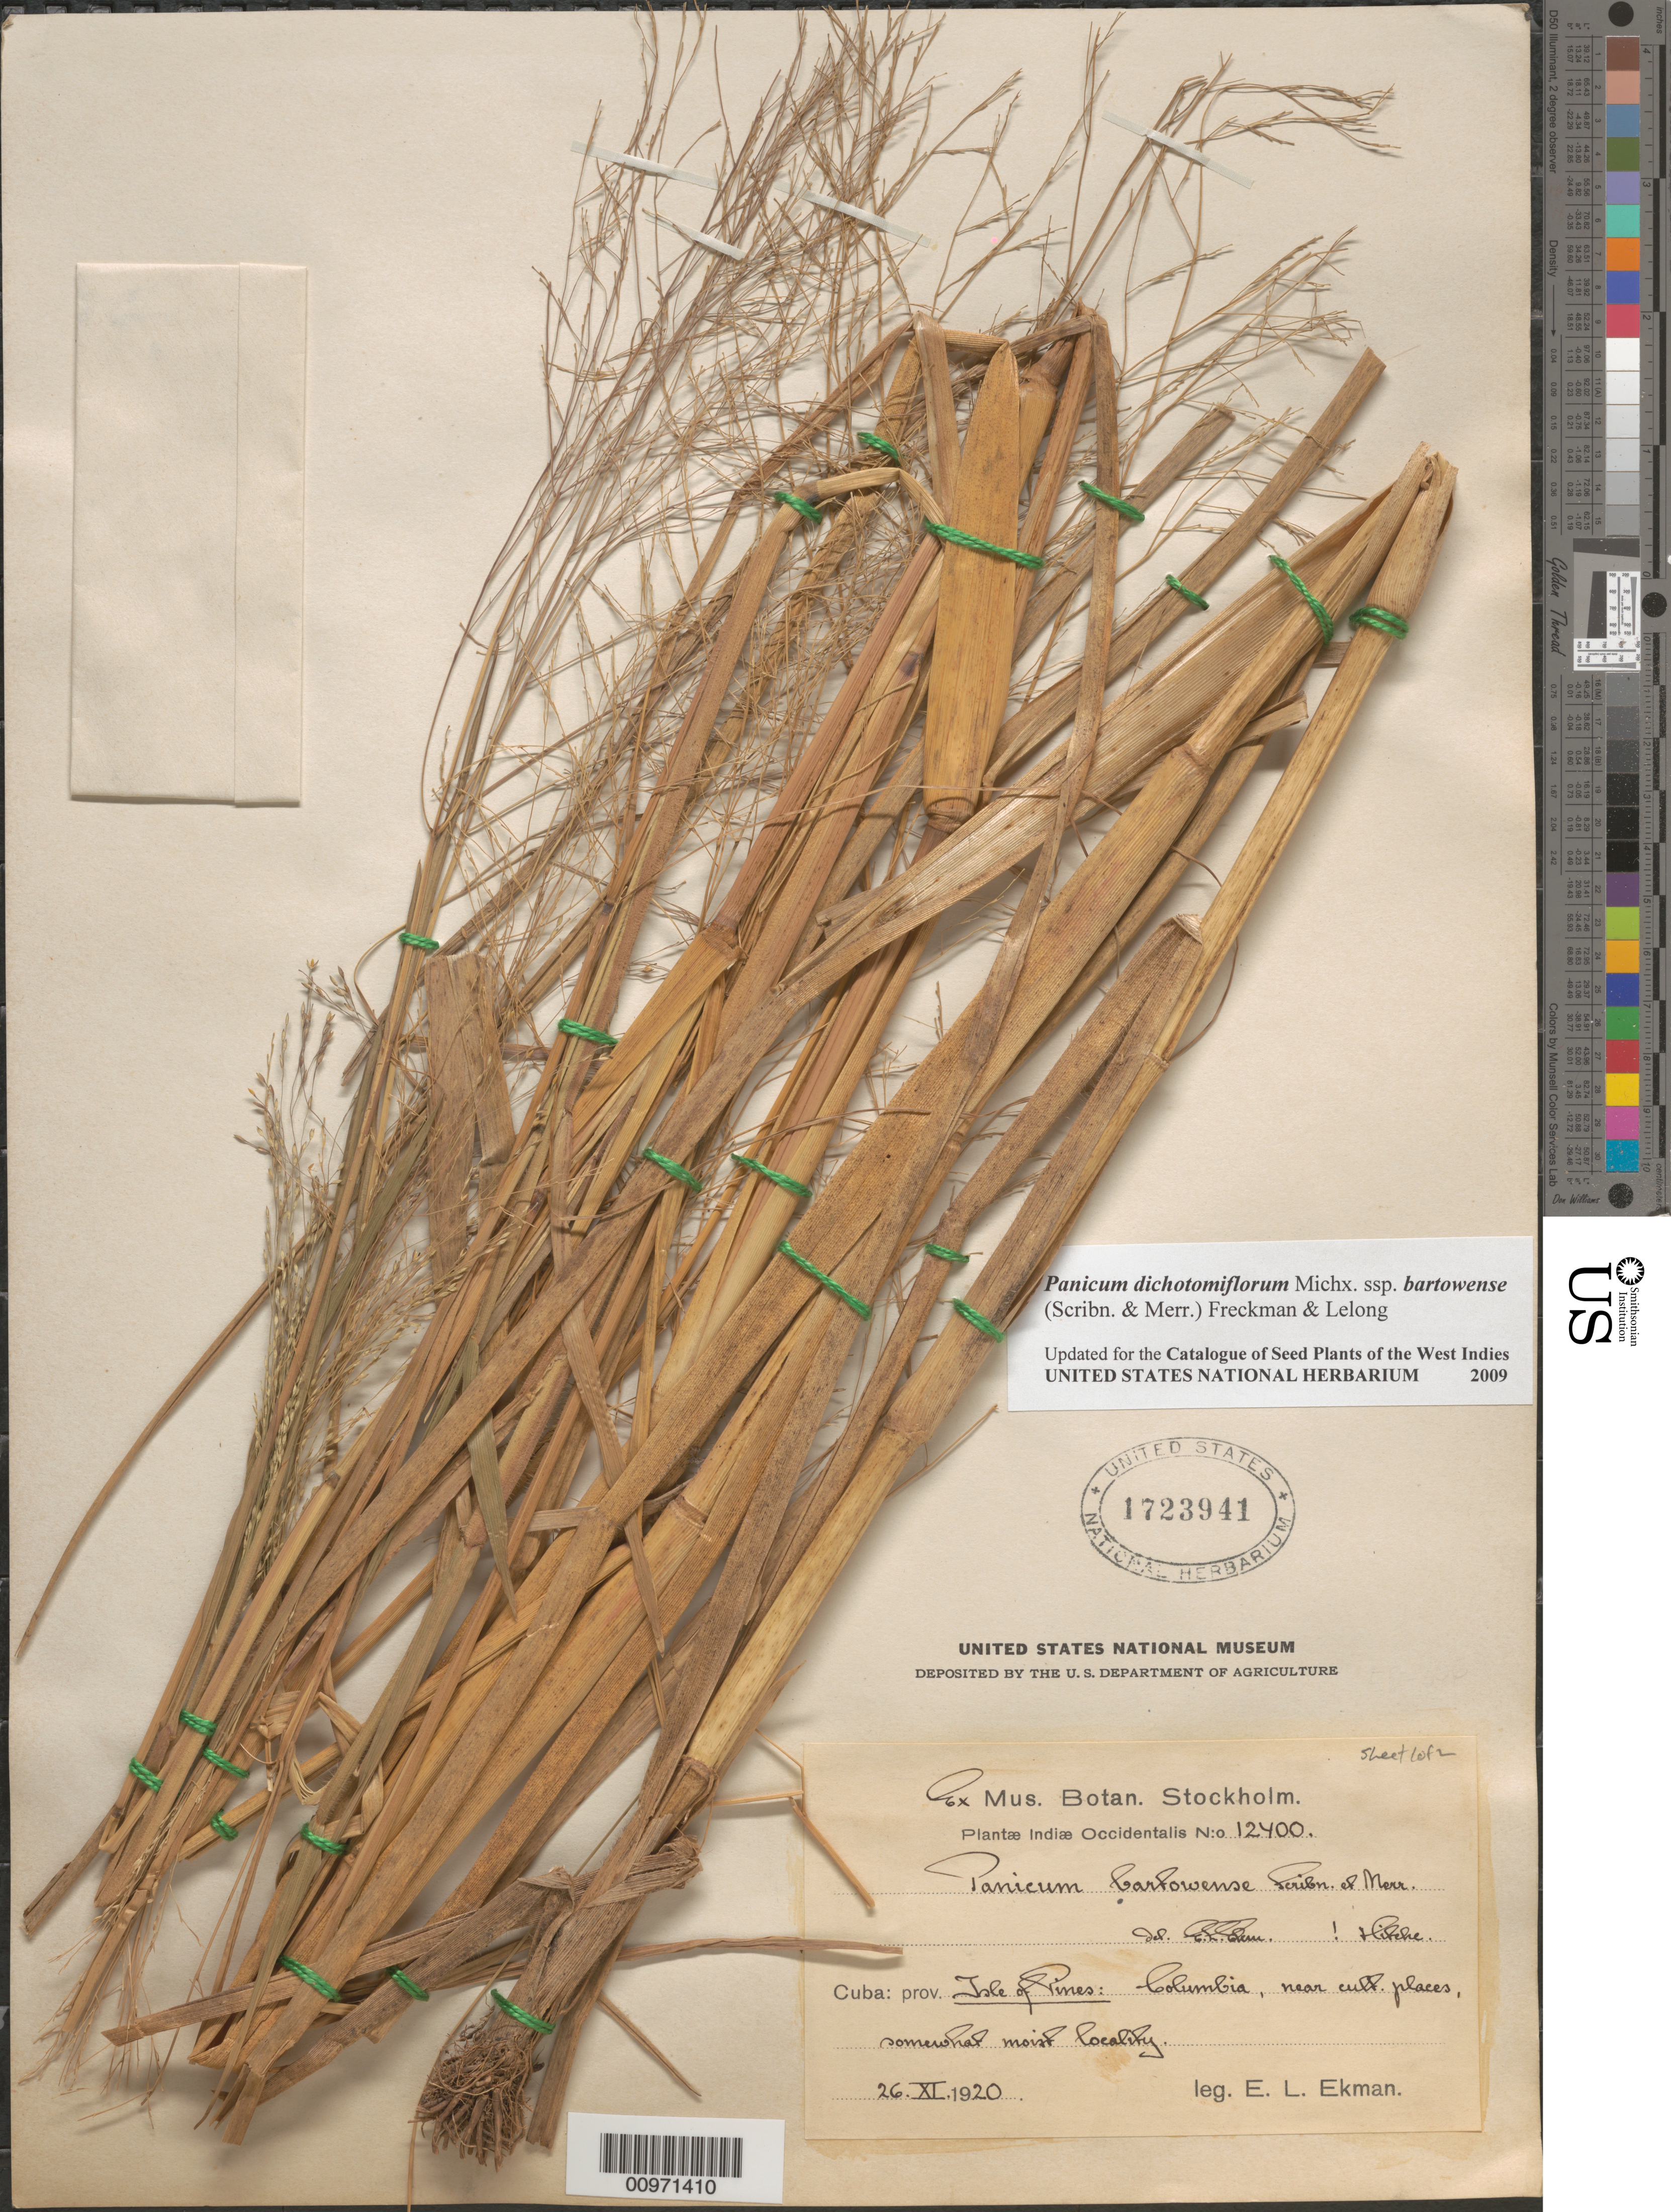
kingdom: Plantae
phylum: Tracheophyta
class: Liliopsida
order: Poales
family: Poaceae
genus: Panicum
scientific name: Panicum dichotomiflorum subsp. bartowense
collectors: E. L. Ekman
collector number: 12400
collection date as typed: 26 Nov 1920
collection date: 1920-11-26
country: Cuba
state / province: Isla de la Juventud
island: Isla de la Juventud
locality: Columbia, near cult Places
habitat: Somewhat moist locally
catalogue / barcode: US 1723941